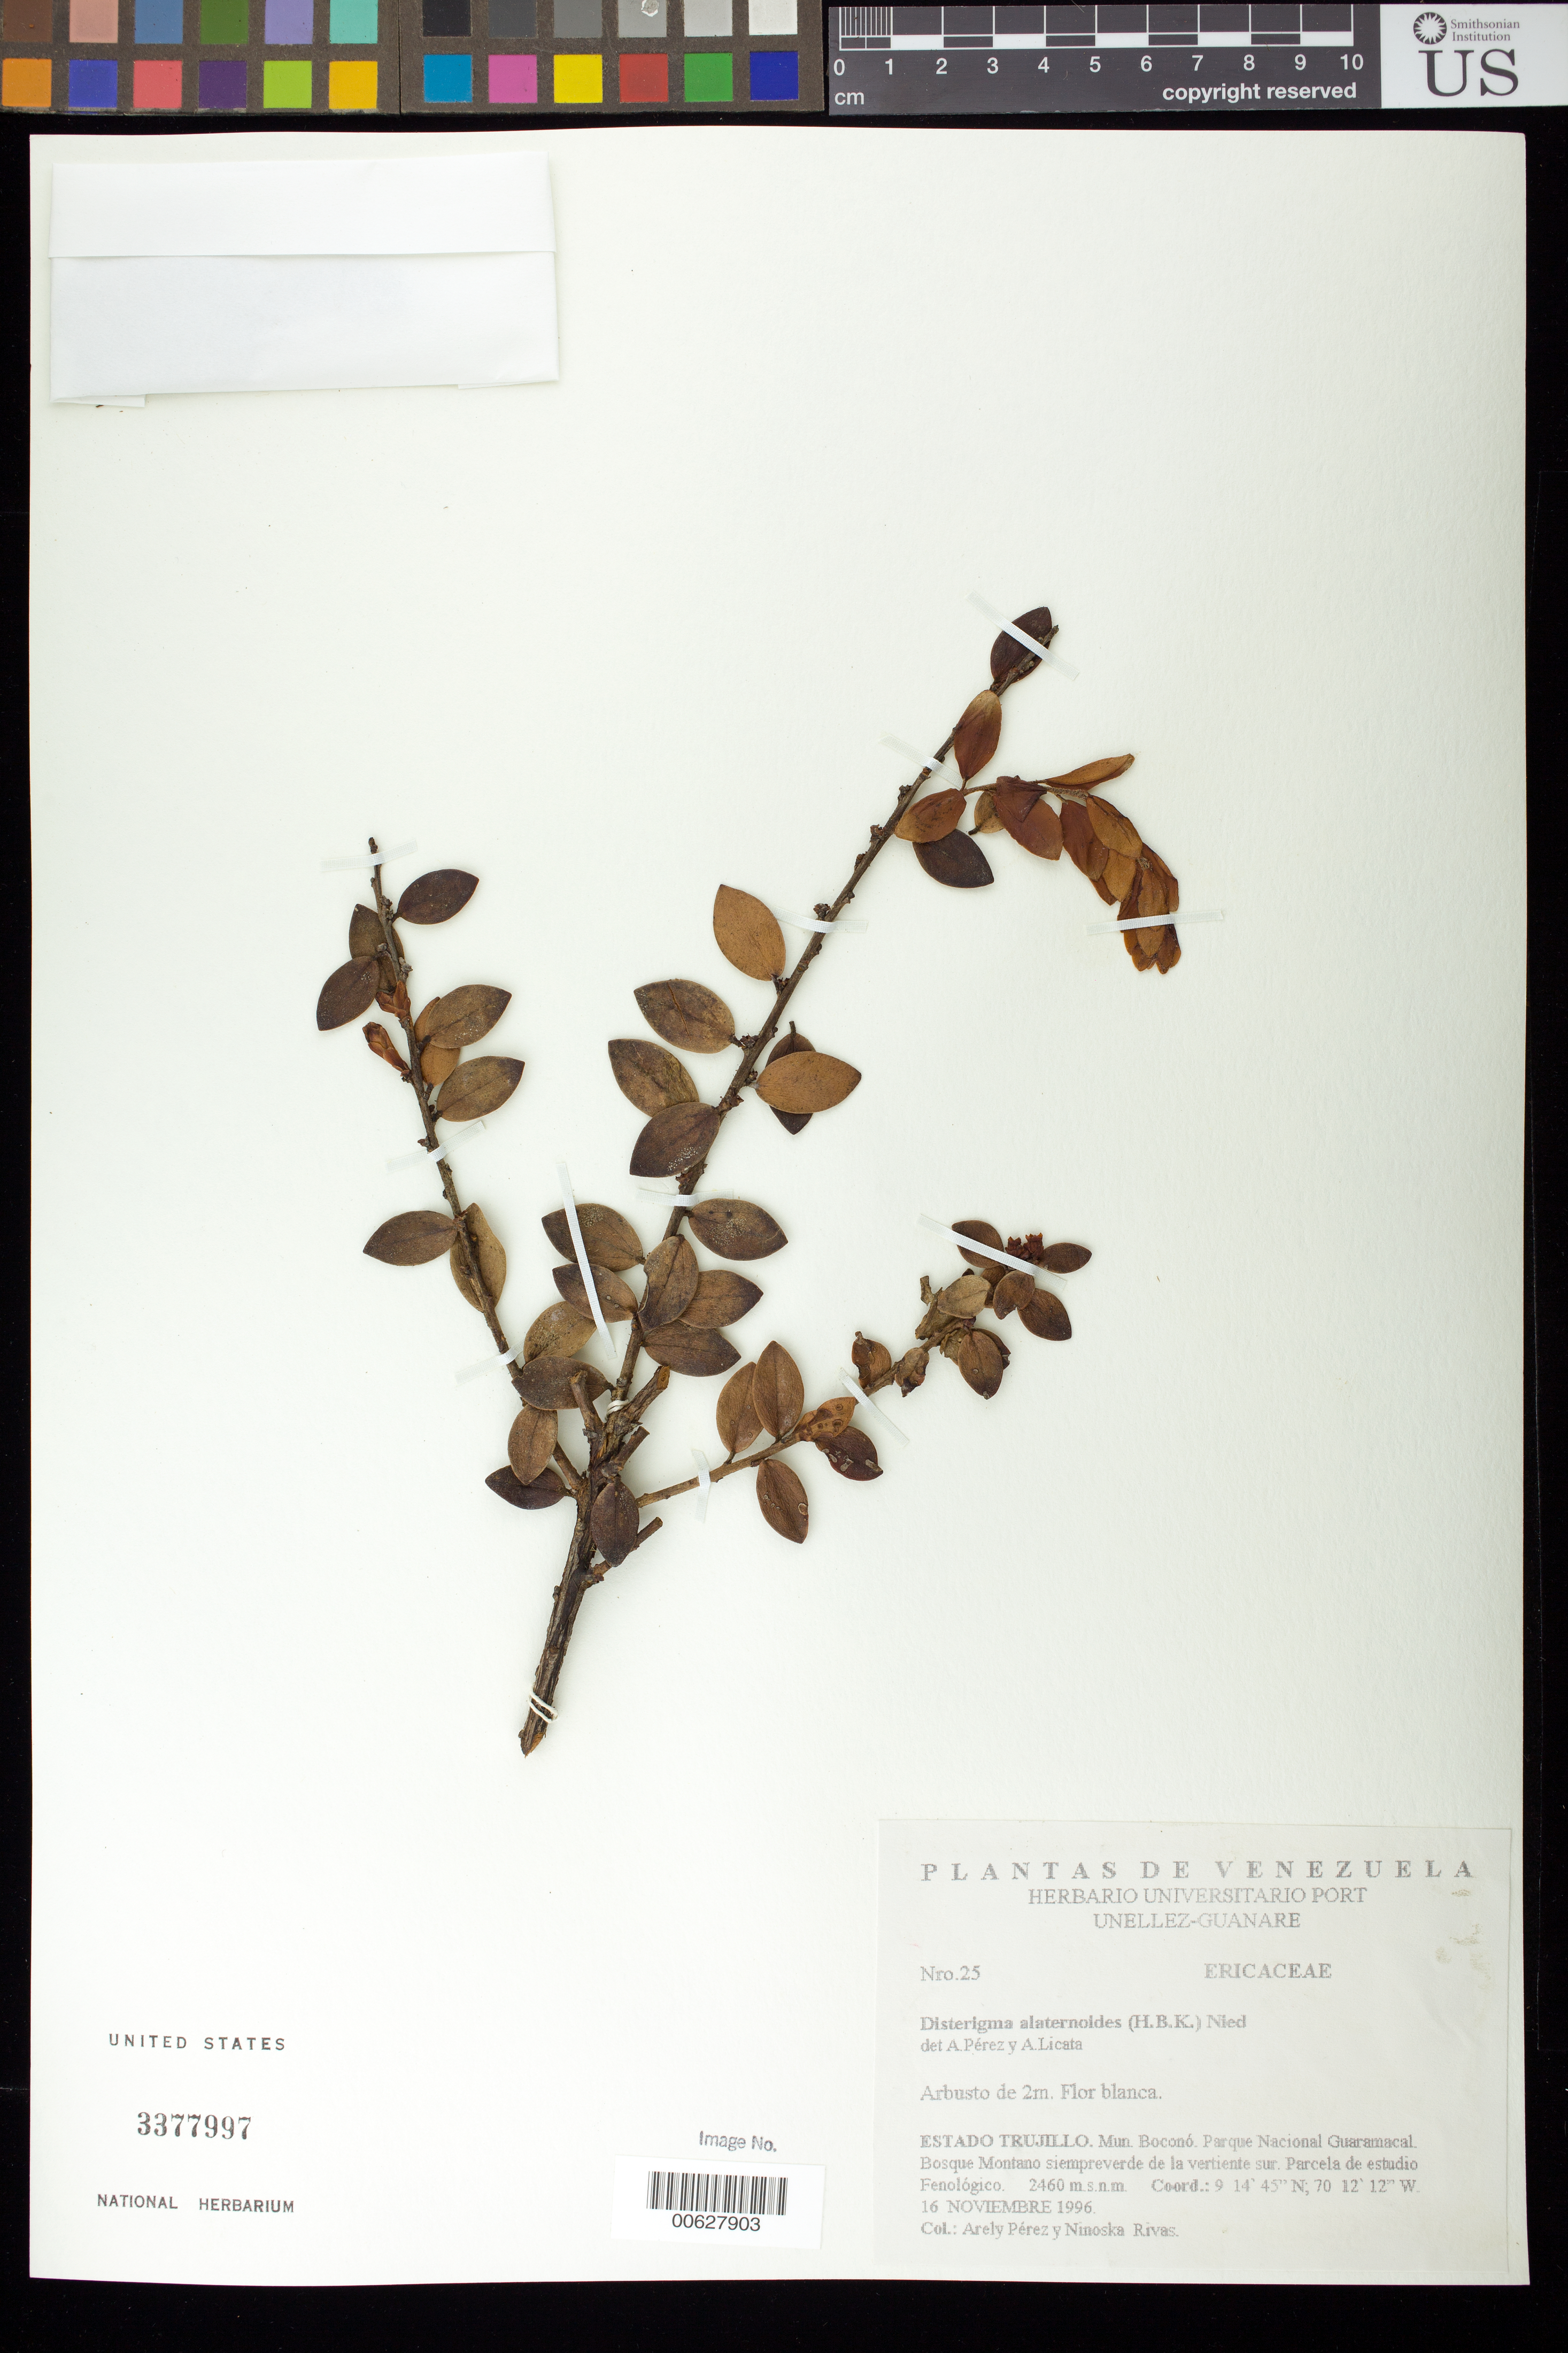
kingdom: Plantae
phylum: Tracheophyta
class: Magnoliopsida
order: Ericales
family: Ericaceae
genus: Disterigma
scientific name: Disterigma alaternoides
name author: (Kunth) Nied.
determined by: Perez, A.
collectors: A. Pérez & N. Rivas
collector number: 25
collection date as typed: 16 Nov 1996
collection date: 1996-11-16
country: Venezuela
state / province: Trujillo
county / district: Boconó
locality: Parque Nacional Guaramacal, Bosque Montano siempreverde de la vertiente sur, Parcela de estudio Fenológico.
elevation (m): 2460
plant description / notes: PORT, US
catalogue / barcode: US 3377997